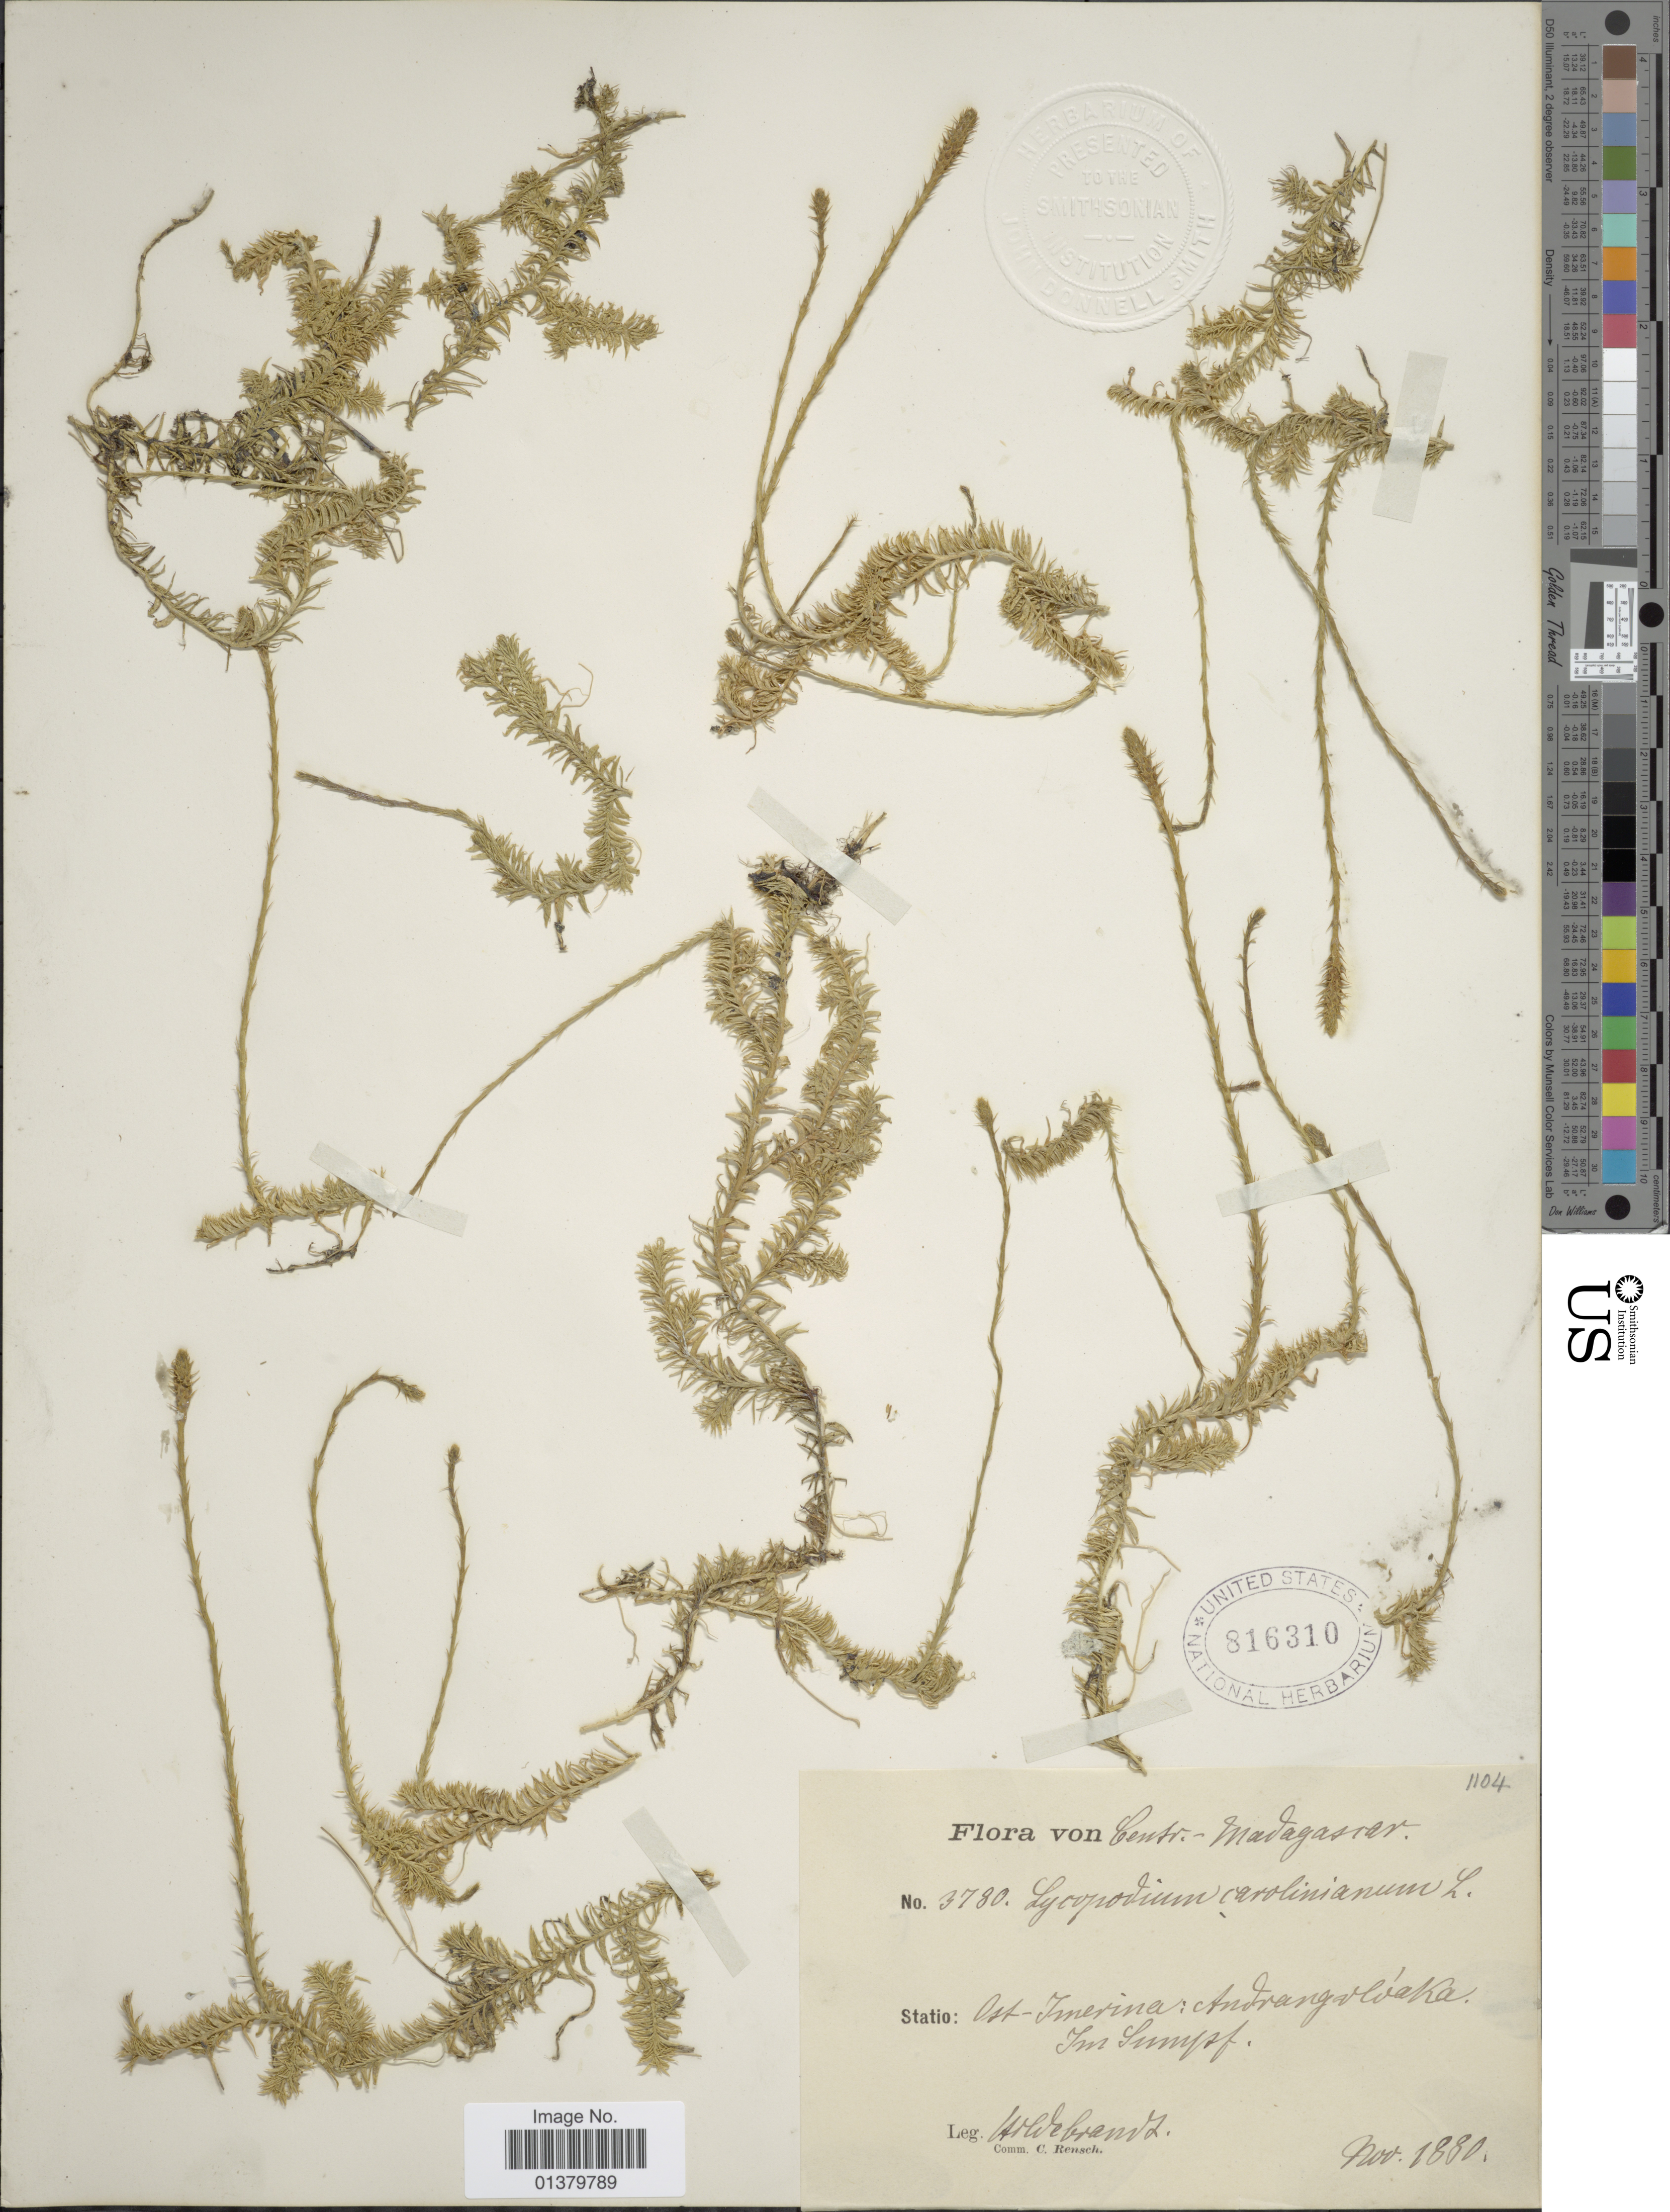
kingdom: Plantae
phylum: Tracheophyta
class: Lycopodiopsida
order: Lycopodiales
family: Lycopodiaceae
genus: Pseudolycopodiella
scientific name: Pseudolycopodiella caroliniana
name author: (L.) Holub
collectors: J. Hildebrandt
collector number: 1104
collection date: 1880-11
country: Madagascar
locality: Centr. Madagascar, Ost-Imerina: Andrangoloaka. Im sumpf.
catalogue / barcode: US 816310